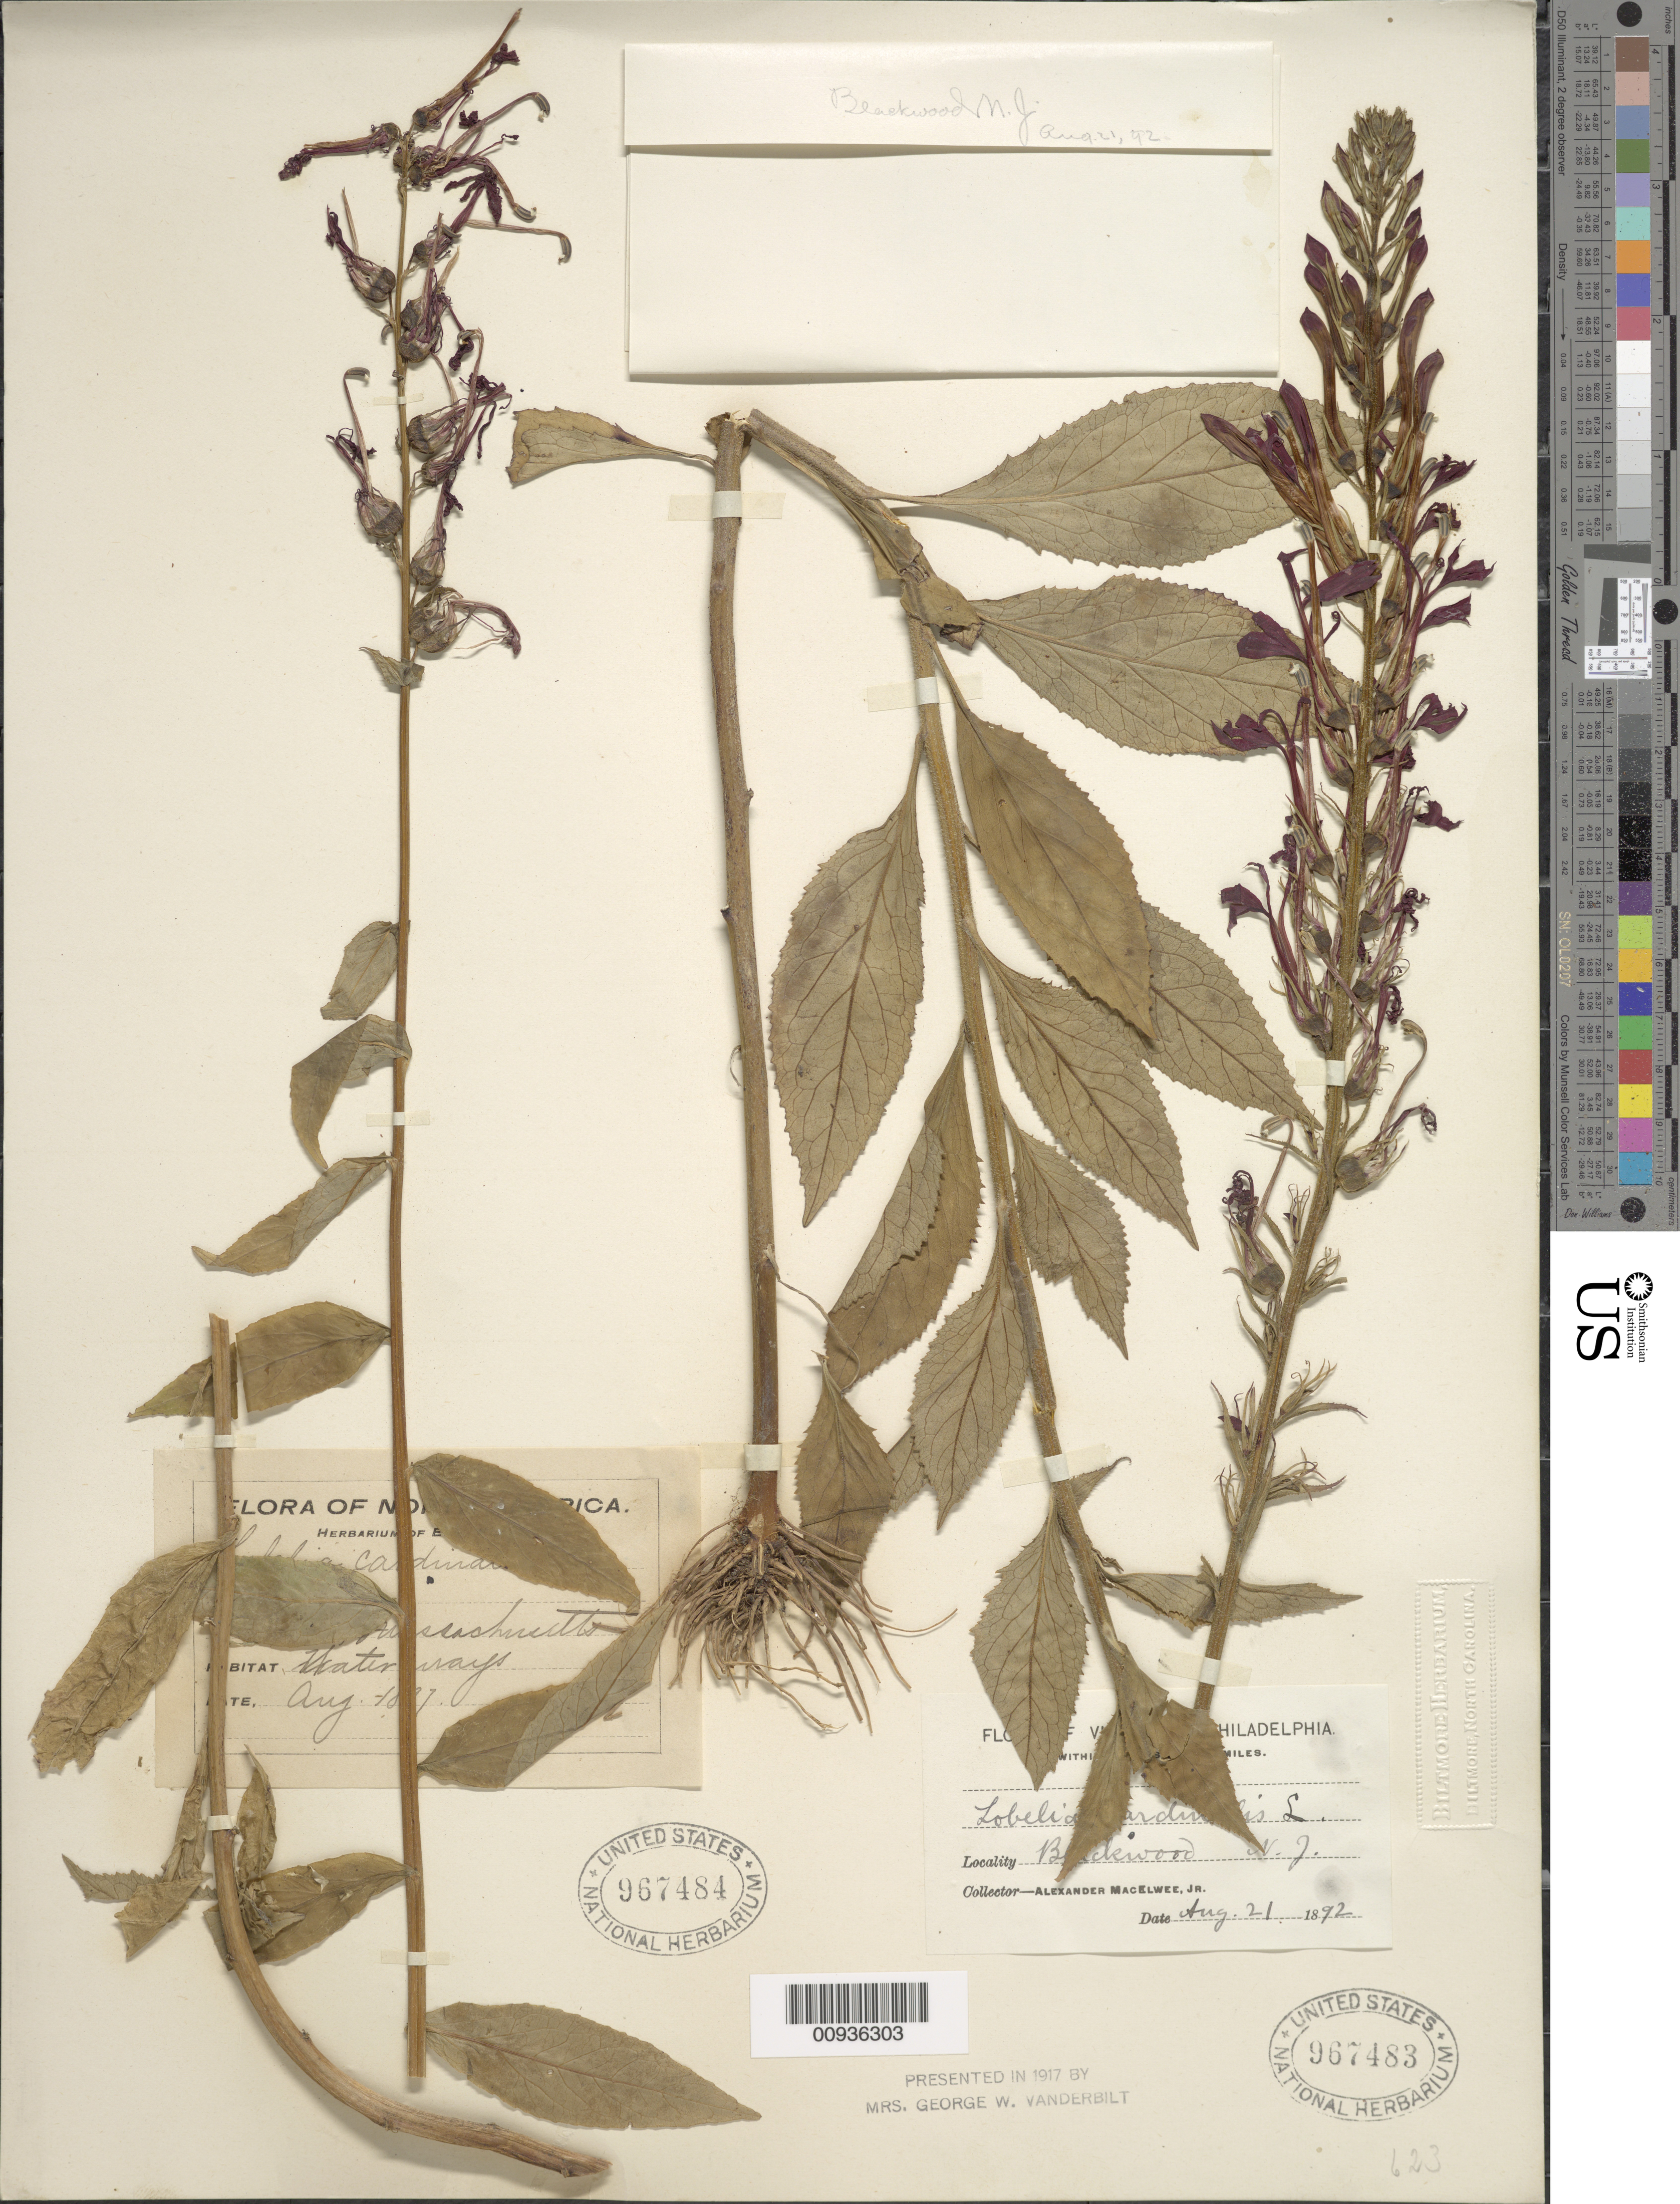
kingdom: Plantae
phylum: Tracheophyta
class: Magnoliopsida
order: Asterales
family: Campanulaceae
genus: Lobelia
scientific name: Lobelia cardinalis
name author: L.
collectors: E. L. Morris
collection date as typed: Aug 1897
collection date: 1897-08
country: United States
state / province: Massachusetts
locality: Monson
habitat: water ways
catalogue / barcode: US 967484